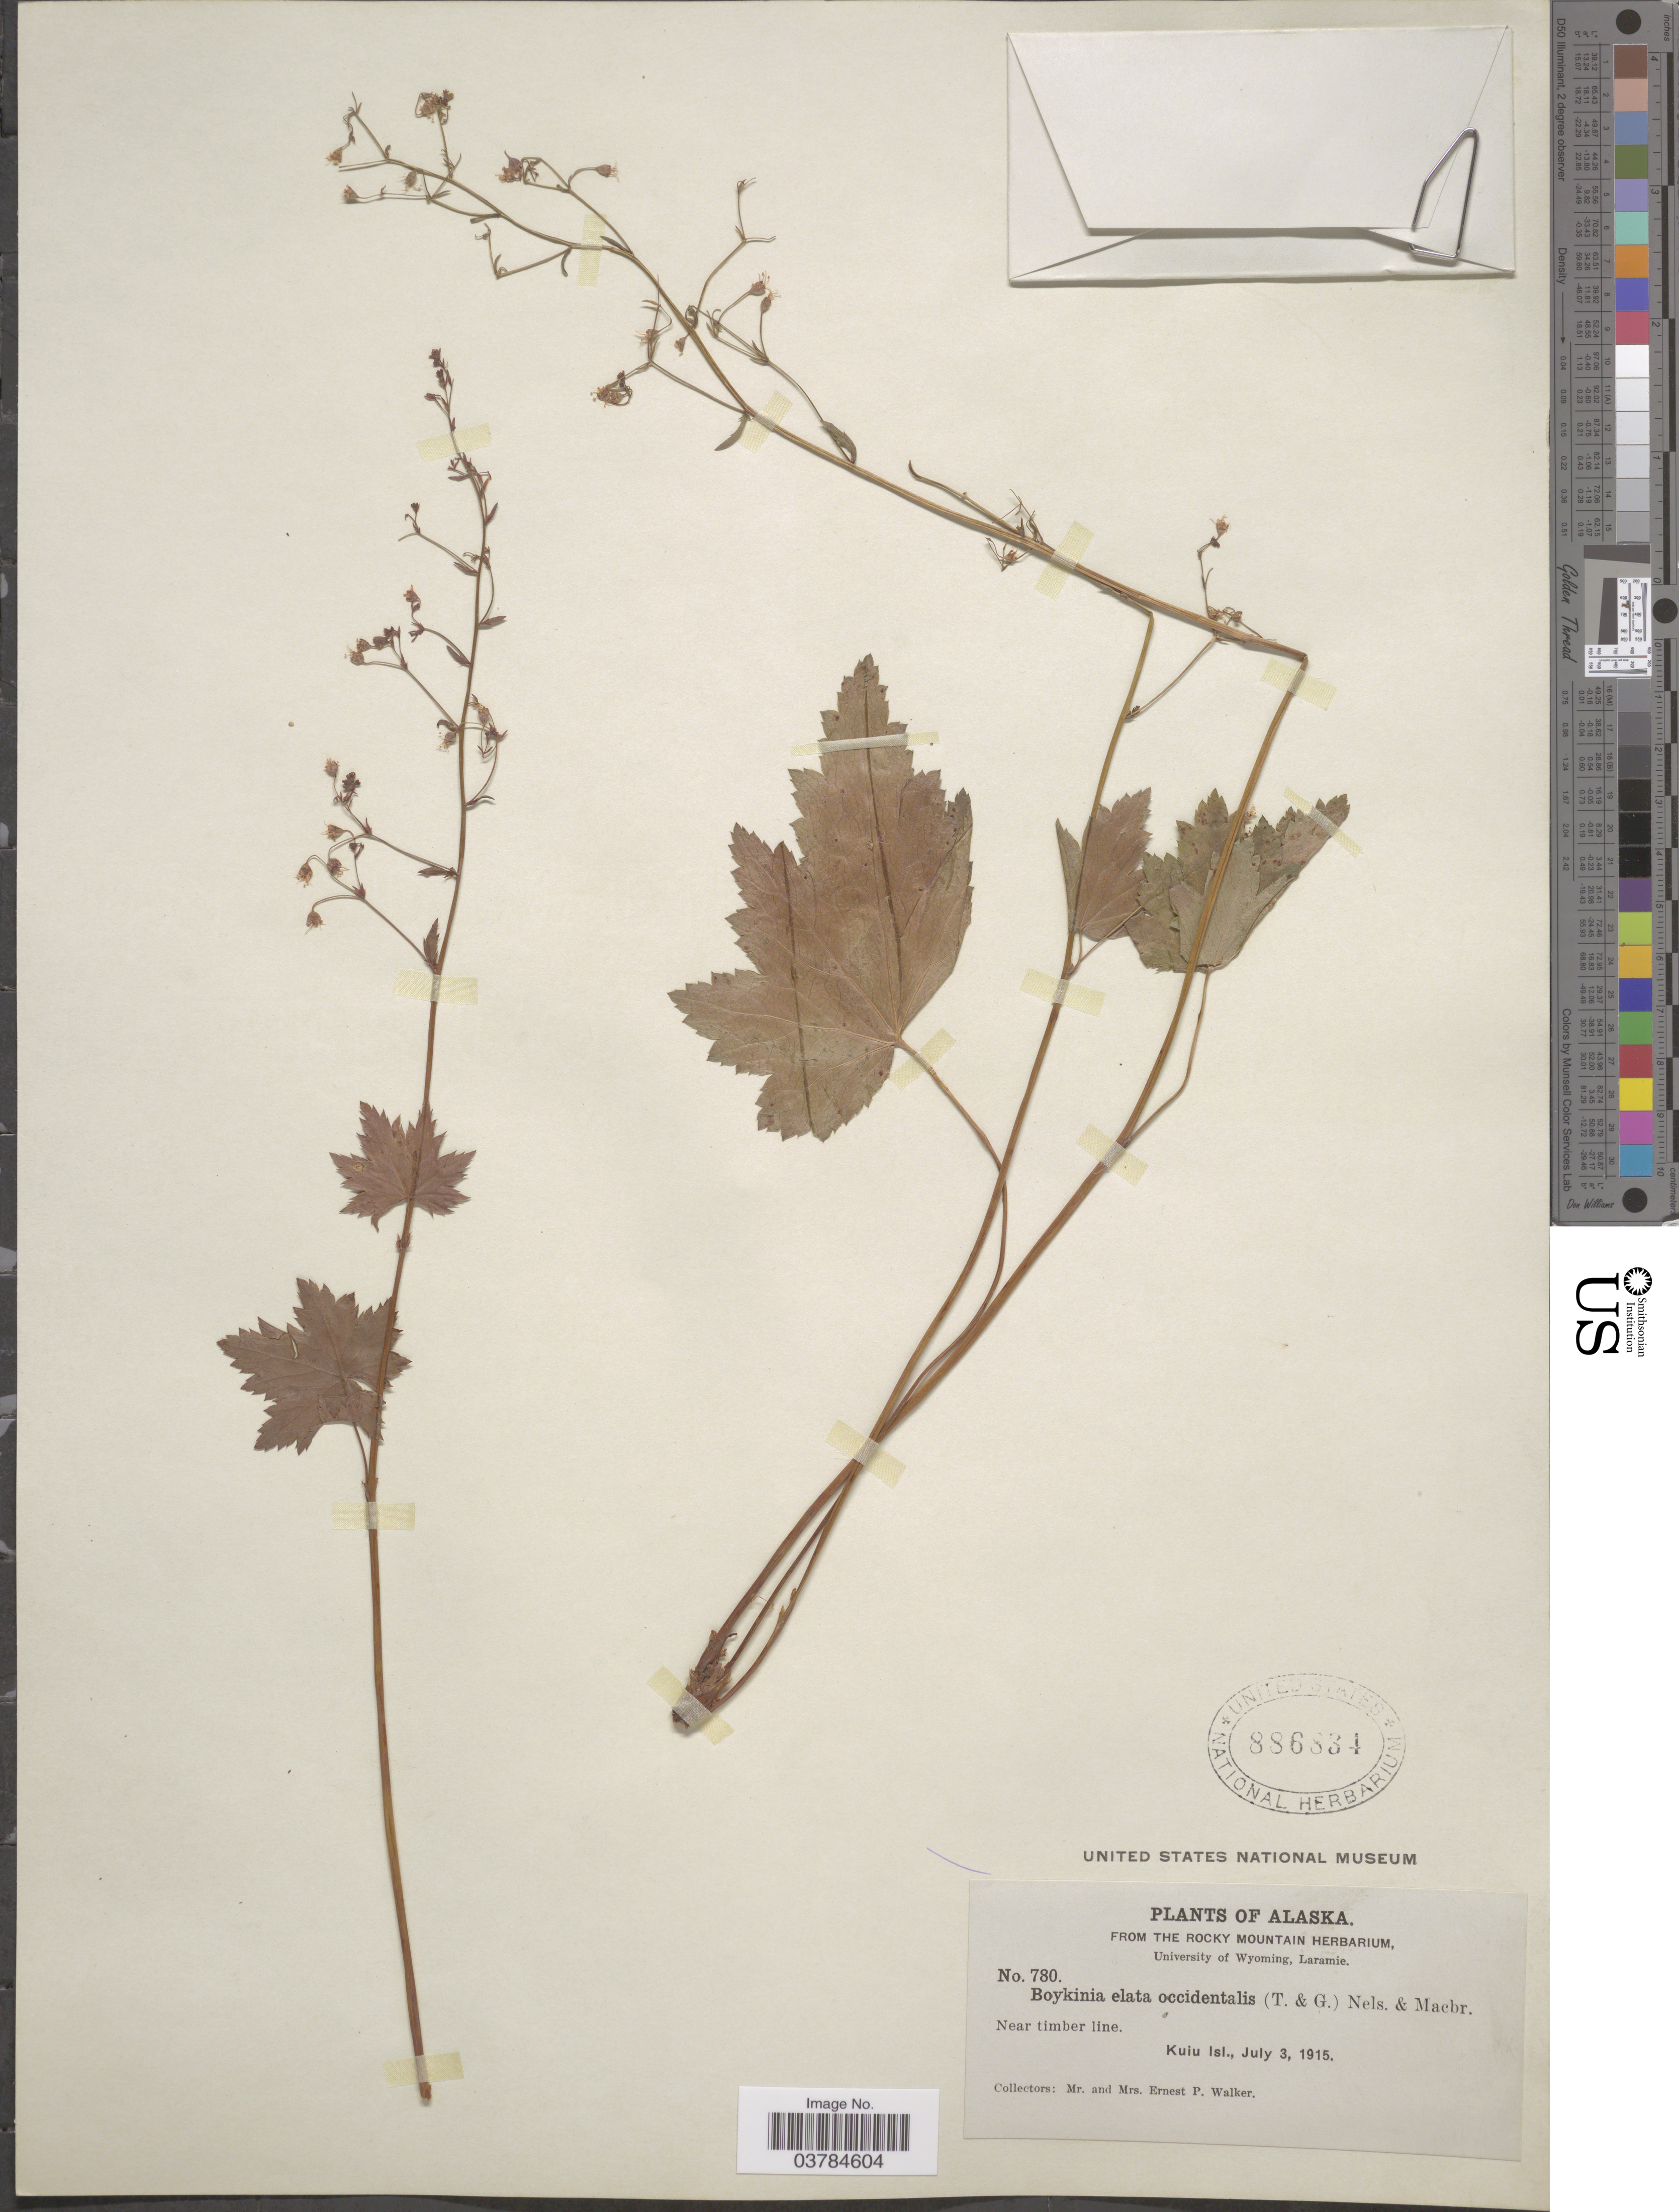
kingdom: Plantae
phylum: Tracheophyta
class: Magnoliopsida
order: Saxifragales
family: Saxifragaceae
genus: Heuchera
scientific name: Heuchera glabra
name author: Willd. ex Roem. & Schult.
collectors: E. P. Walker & E. Walker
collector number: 780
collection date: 1915-07-03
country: United States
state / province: Alaska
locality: Near timber line. Kuiu Isl.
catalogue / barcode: US 886834